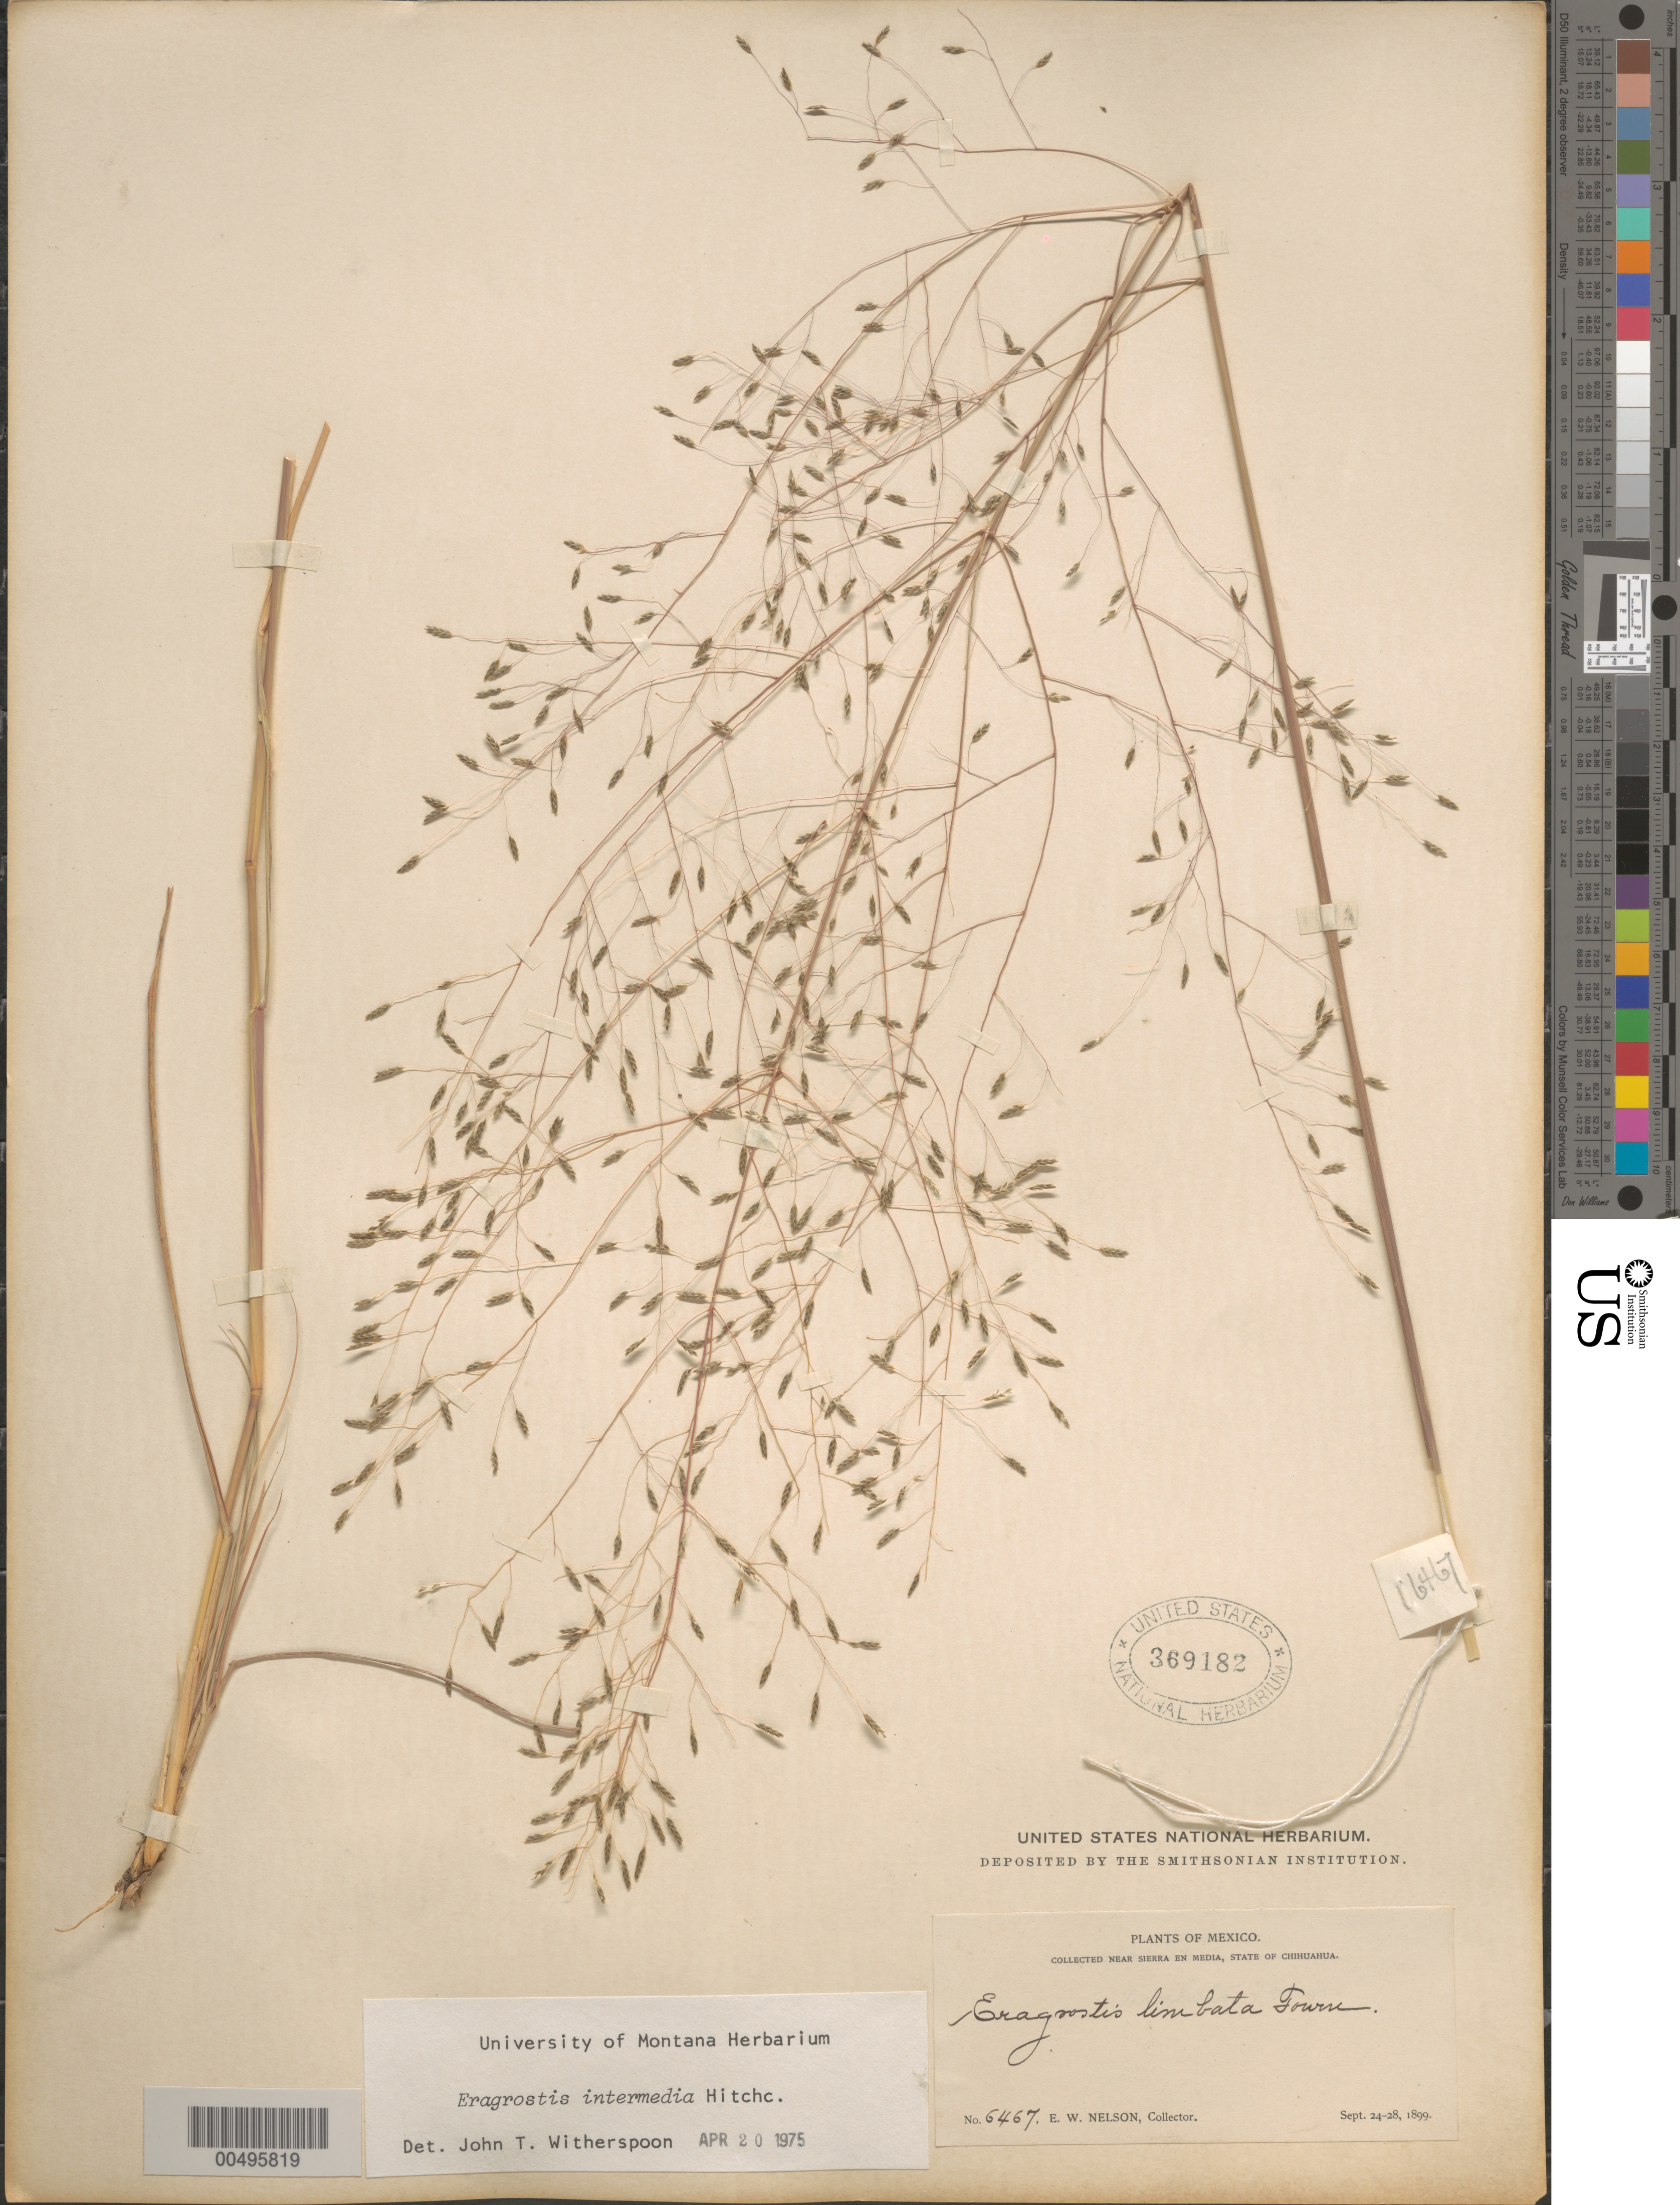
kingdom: Plantae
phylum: Tracheophyta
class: Liliopsida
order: Poales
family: Poaceae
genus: Eragrostis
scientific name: Eragrostis intermedia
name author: Hitchc.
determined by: Witherspoon, John T.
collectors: E. W. Nelson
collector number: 6467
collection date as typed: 24 Sep 1899 to 28 Sep 1899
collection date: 1899-09-24/1899-09-28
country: Mexico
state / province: Chihuahua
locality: Near Sierra en Media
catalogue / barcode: US 369182